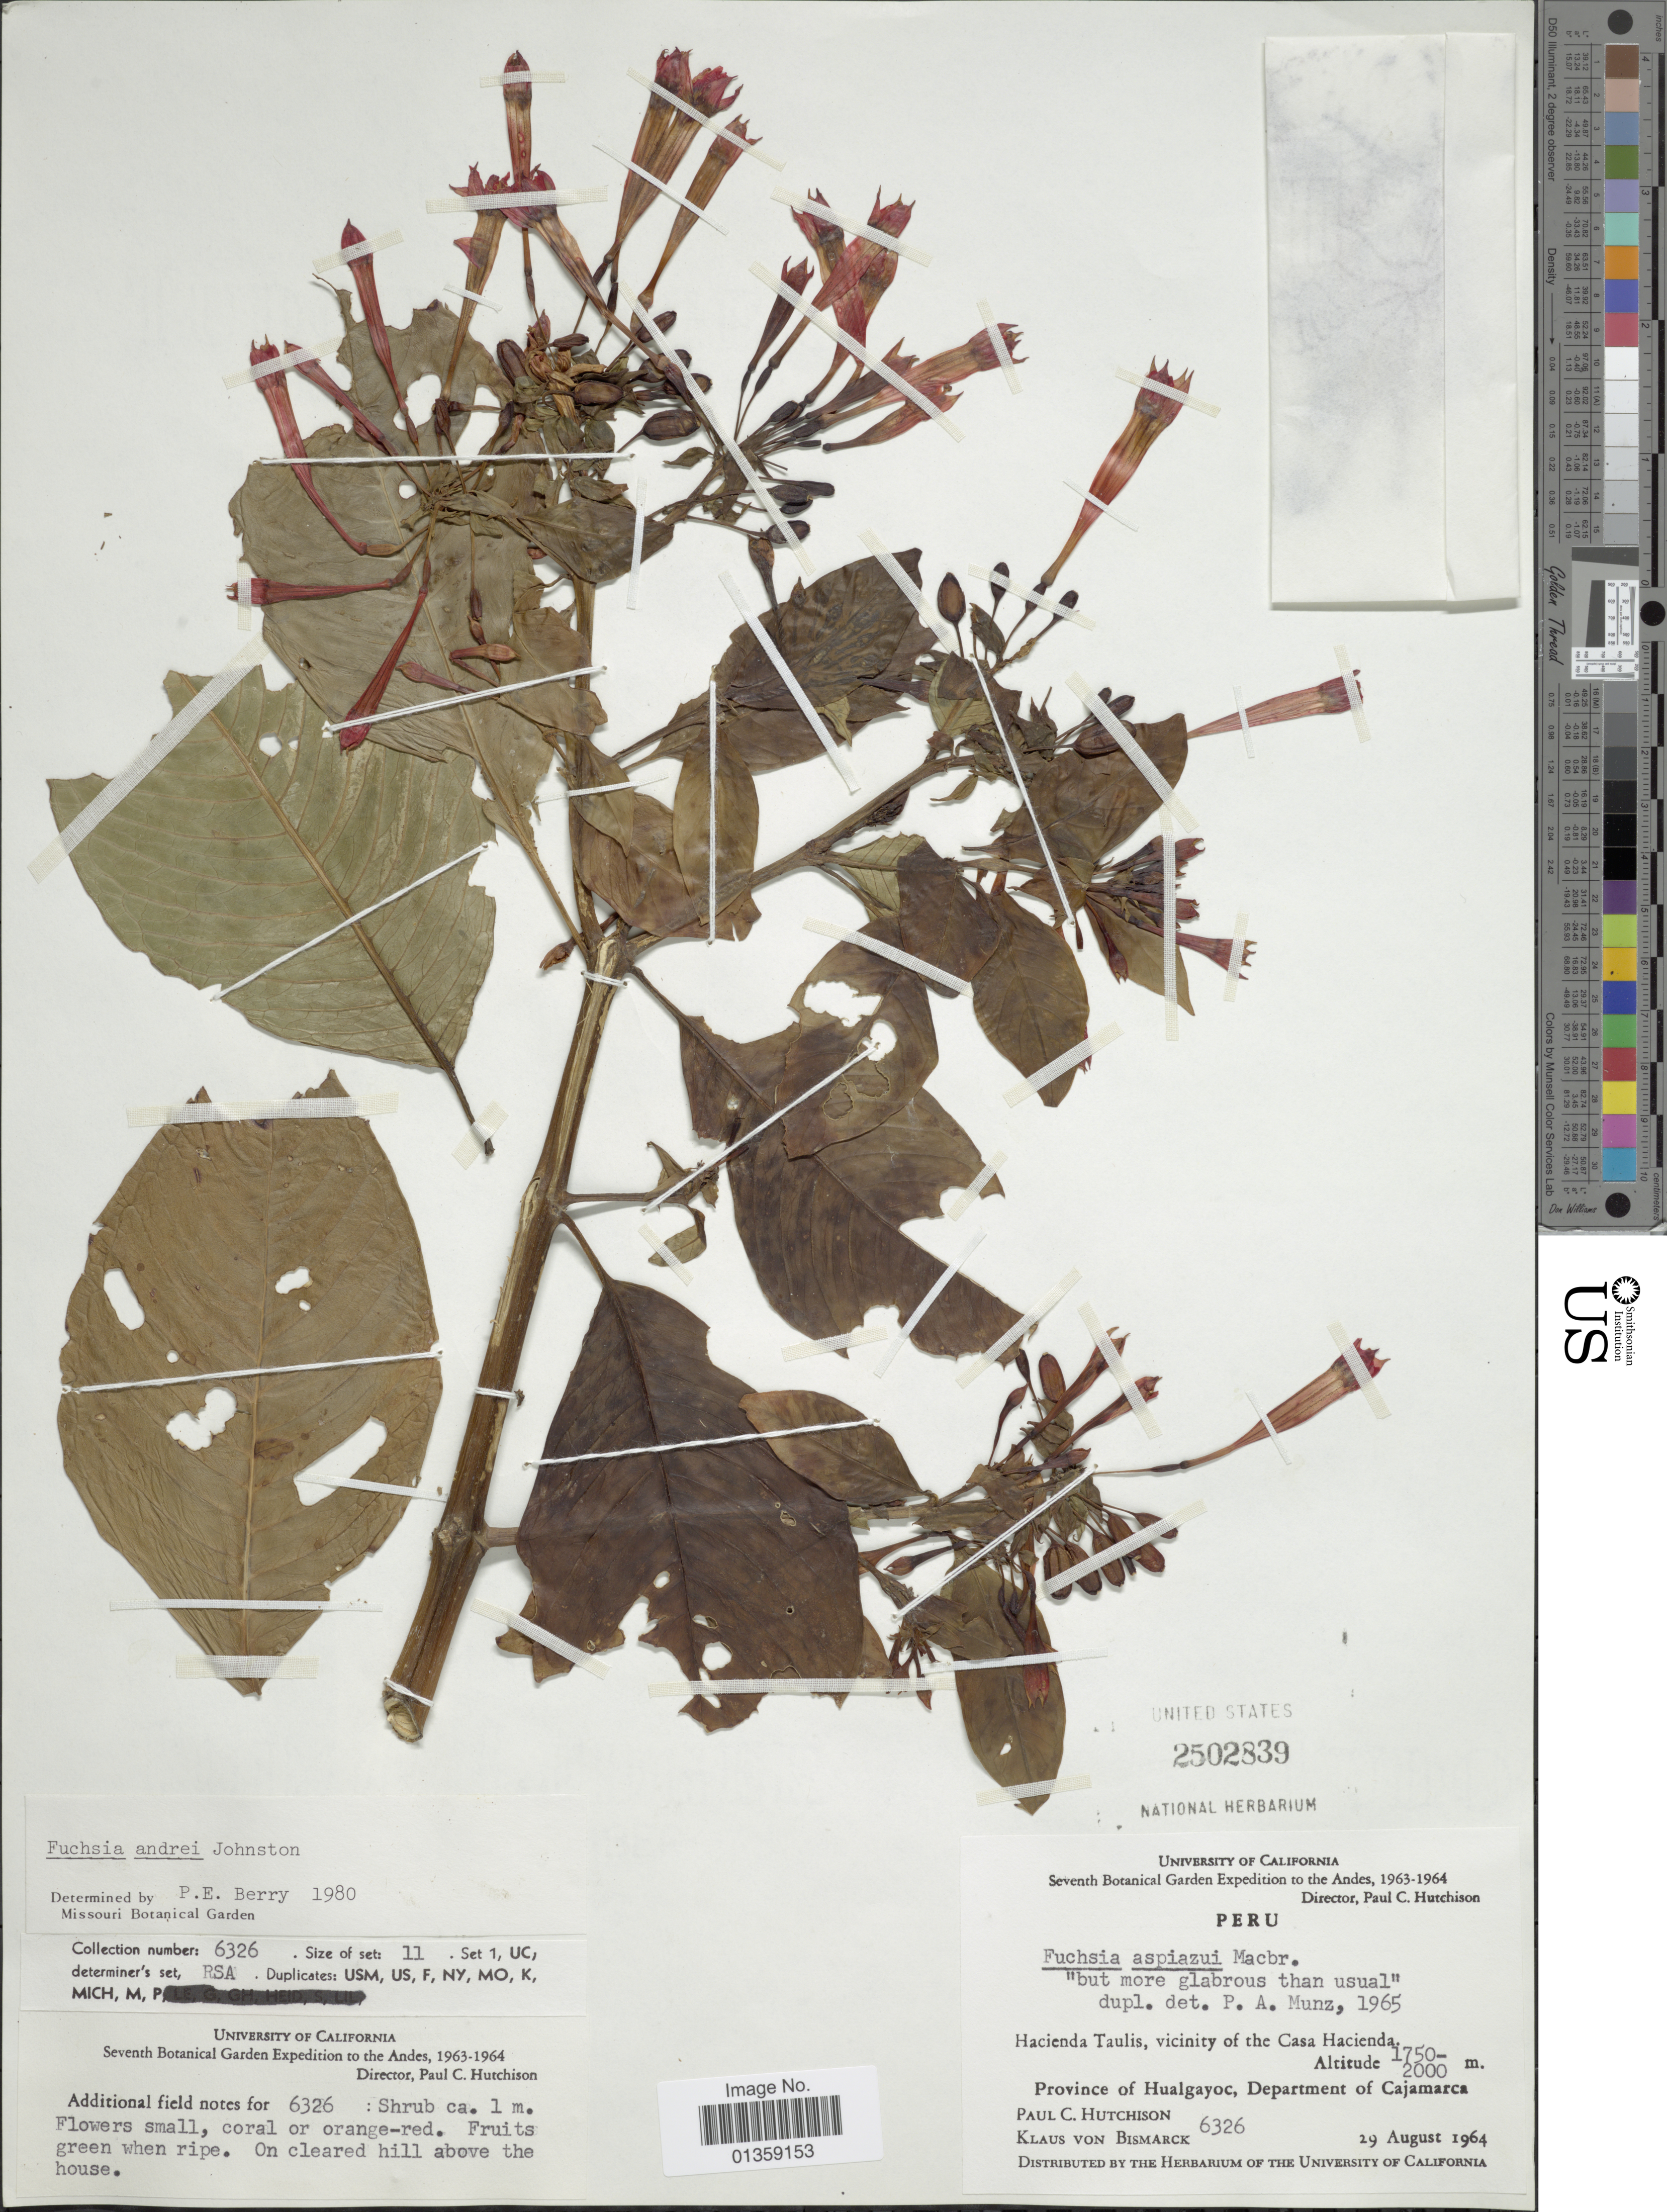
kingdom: Plantae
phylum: Tracheophyta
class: Magnoliopsida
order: Myrtales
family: Onagraceae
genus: Fuchsia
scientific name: Fuchsia andrei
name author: I.M. Johnst.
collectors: P. C. Hutchison & K. Von Bismarck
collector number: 6326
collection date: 1964-08-29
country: Peru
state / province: Cajamarca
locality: Hacienda Taulis, vicinity of the Casa Hacienda. Province of Hualgayoc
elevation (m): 1750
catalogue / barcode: US 2502839